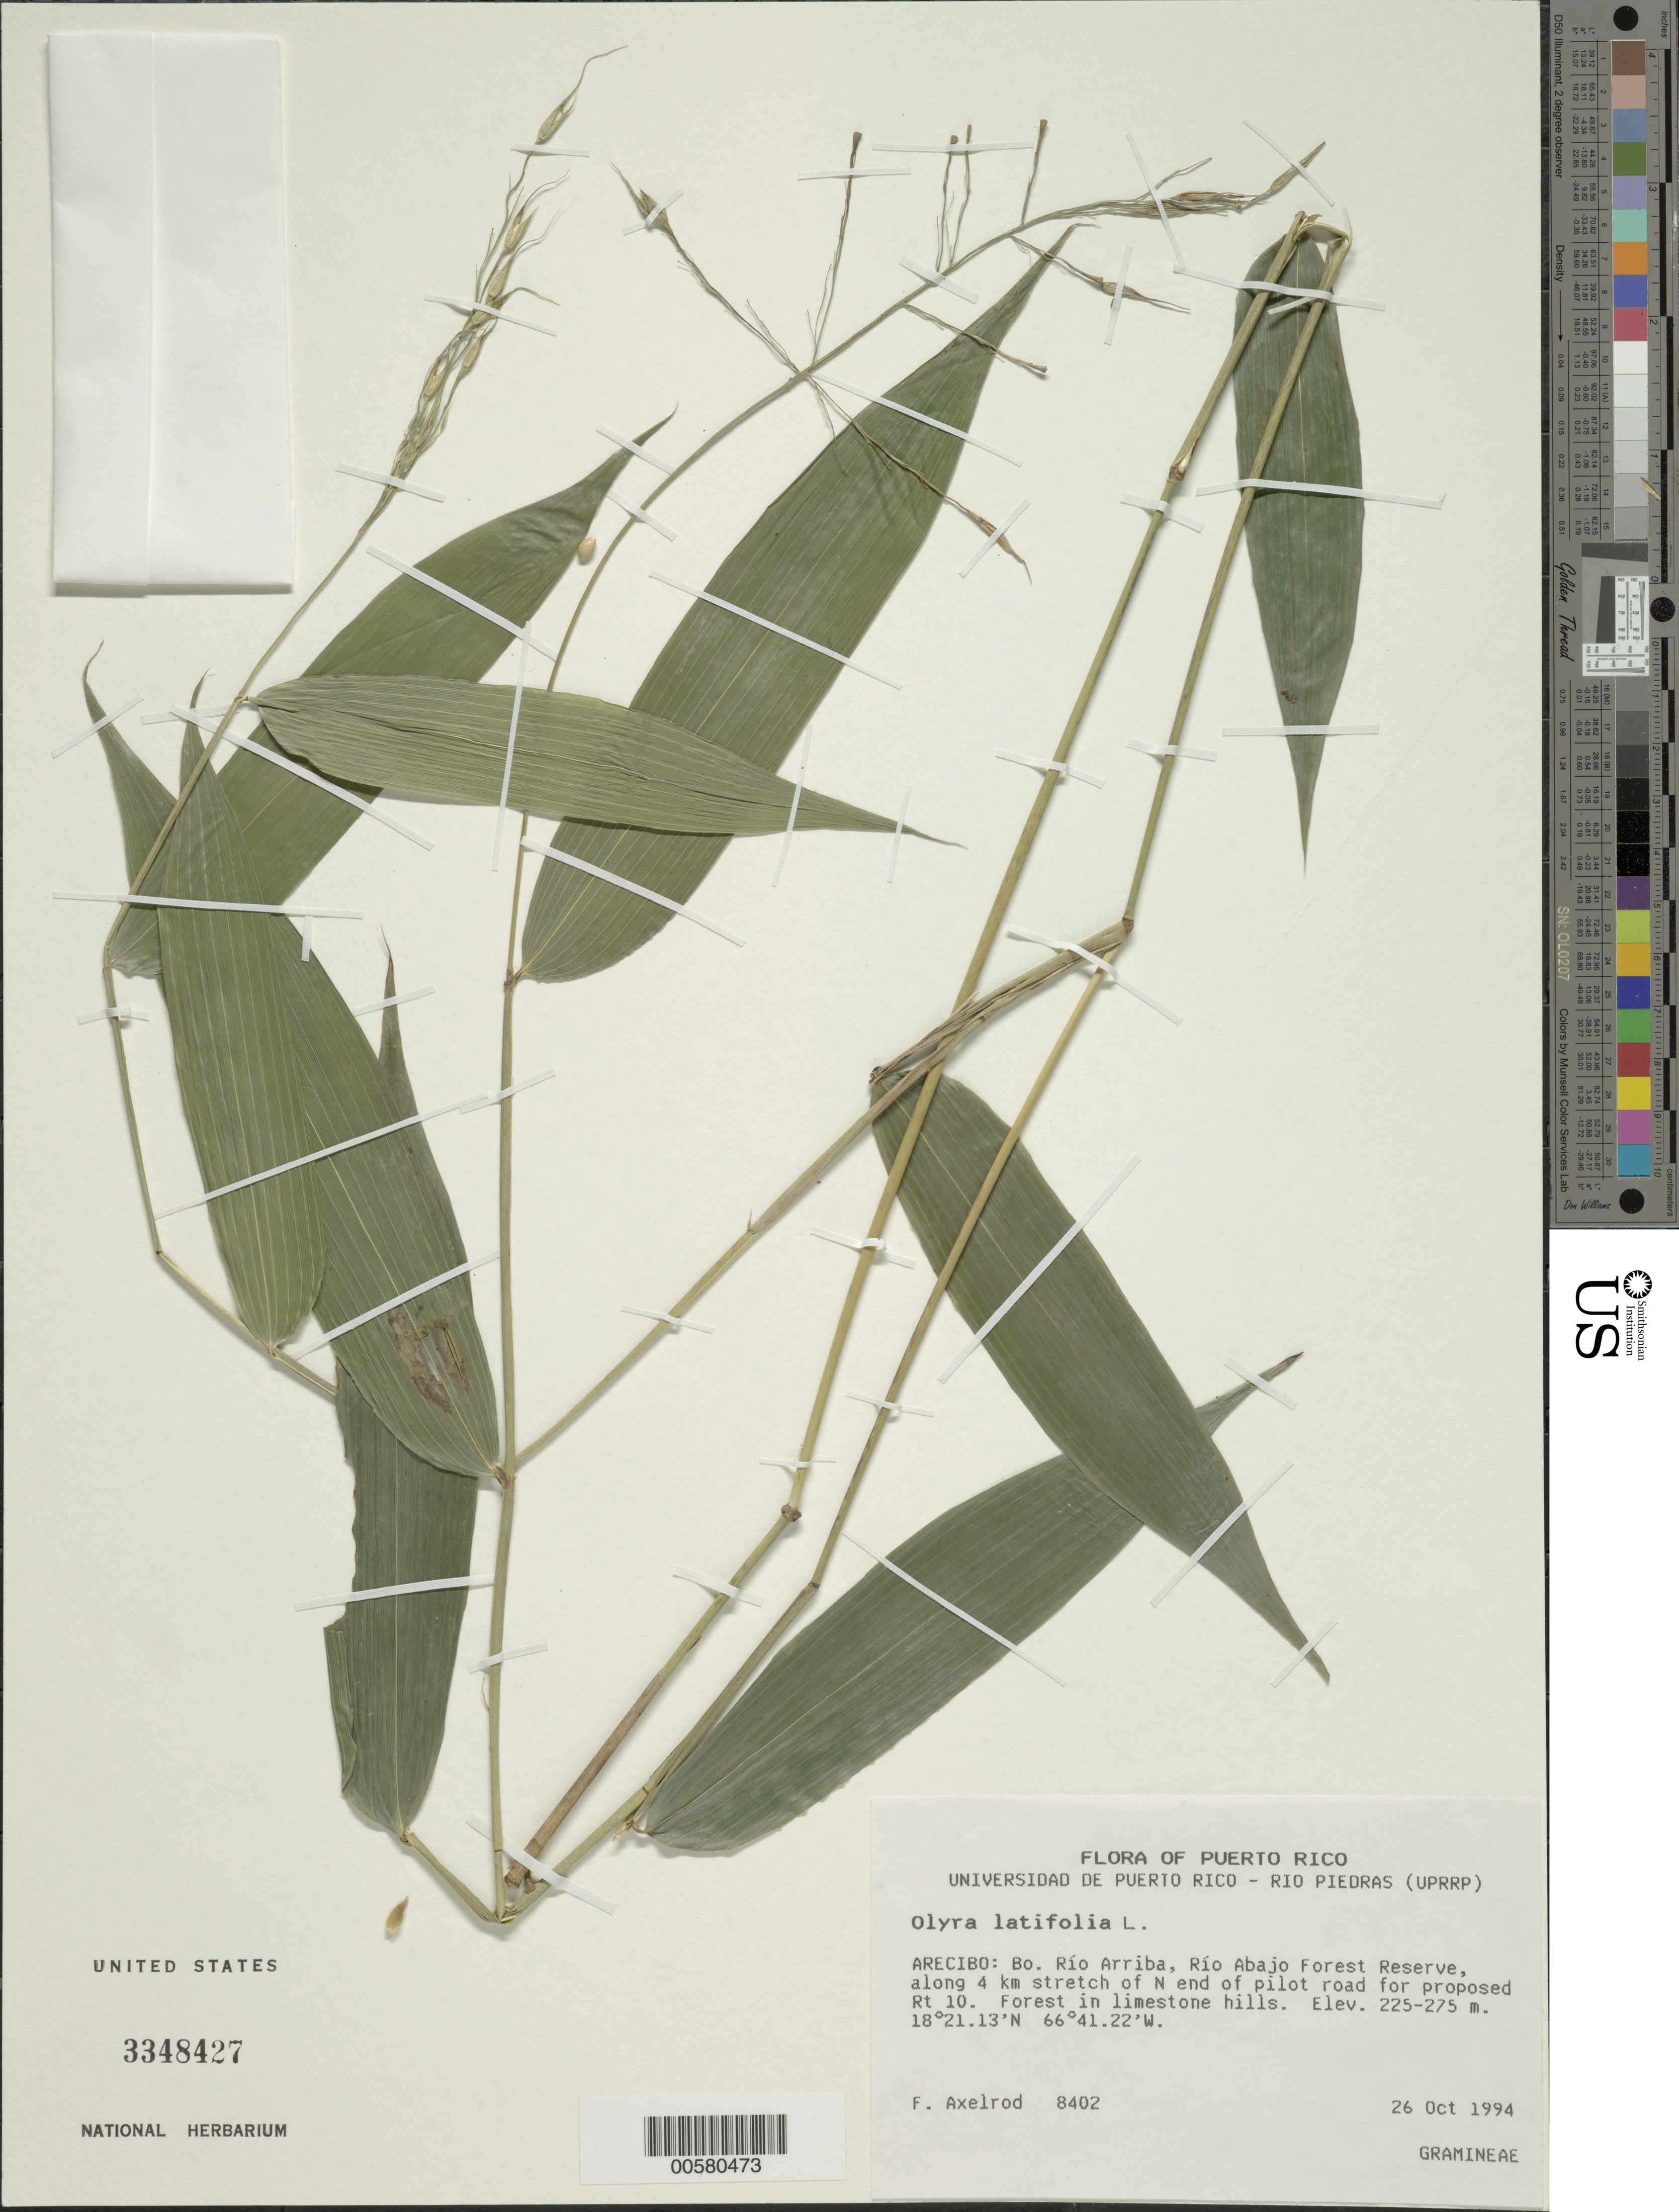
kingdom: Plantae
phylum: Tracheophyta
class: Liliopsida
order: Poales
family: Poaceae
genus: Olyra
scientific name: Olyra latifolia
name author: L.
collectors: F. S. Axelrod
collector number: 8402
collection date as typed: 26 Oct 1994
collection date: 1994-10-26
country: Puerto Rico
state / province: Arecibo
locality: Arecibo: Bo. Río Arriba, Río Abajo Forest Reserve, along 4 km stretch of N end of pilot road for proposed Rt. 10.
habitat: Forest in limestone hills.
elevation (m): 225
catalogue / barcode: US 3348427